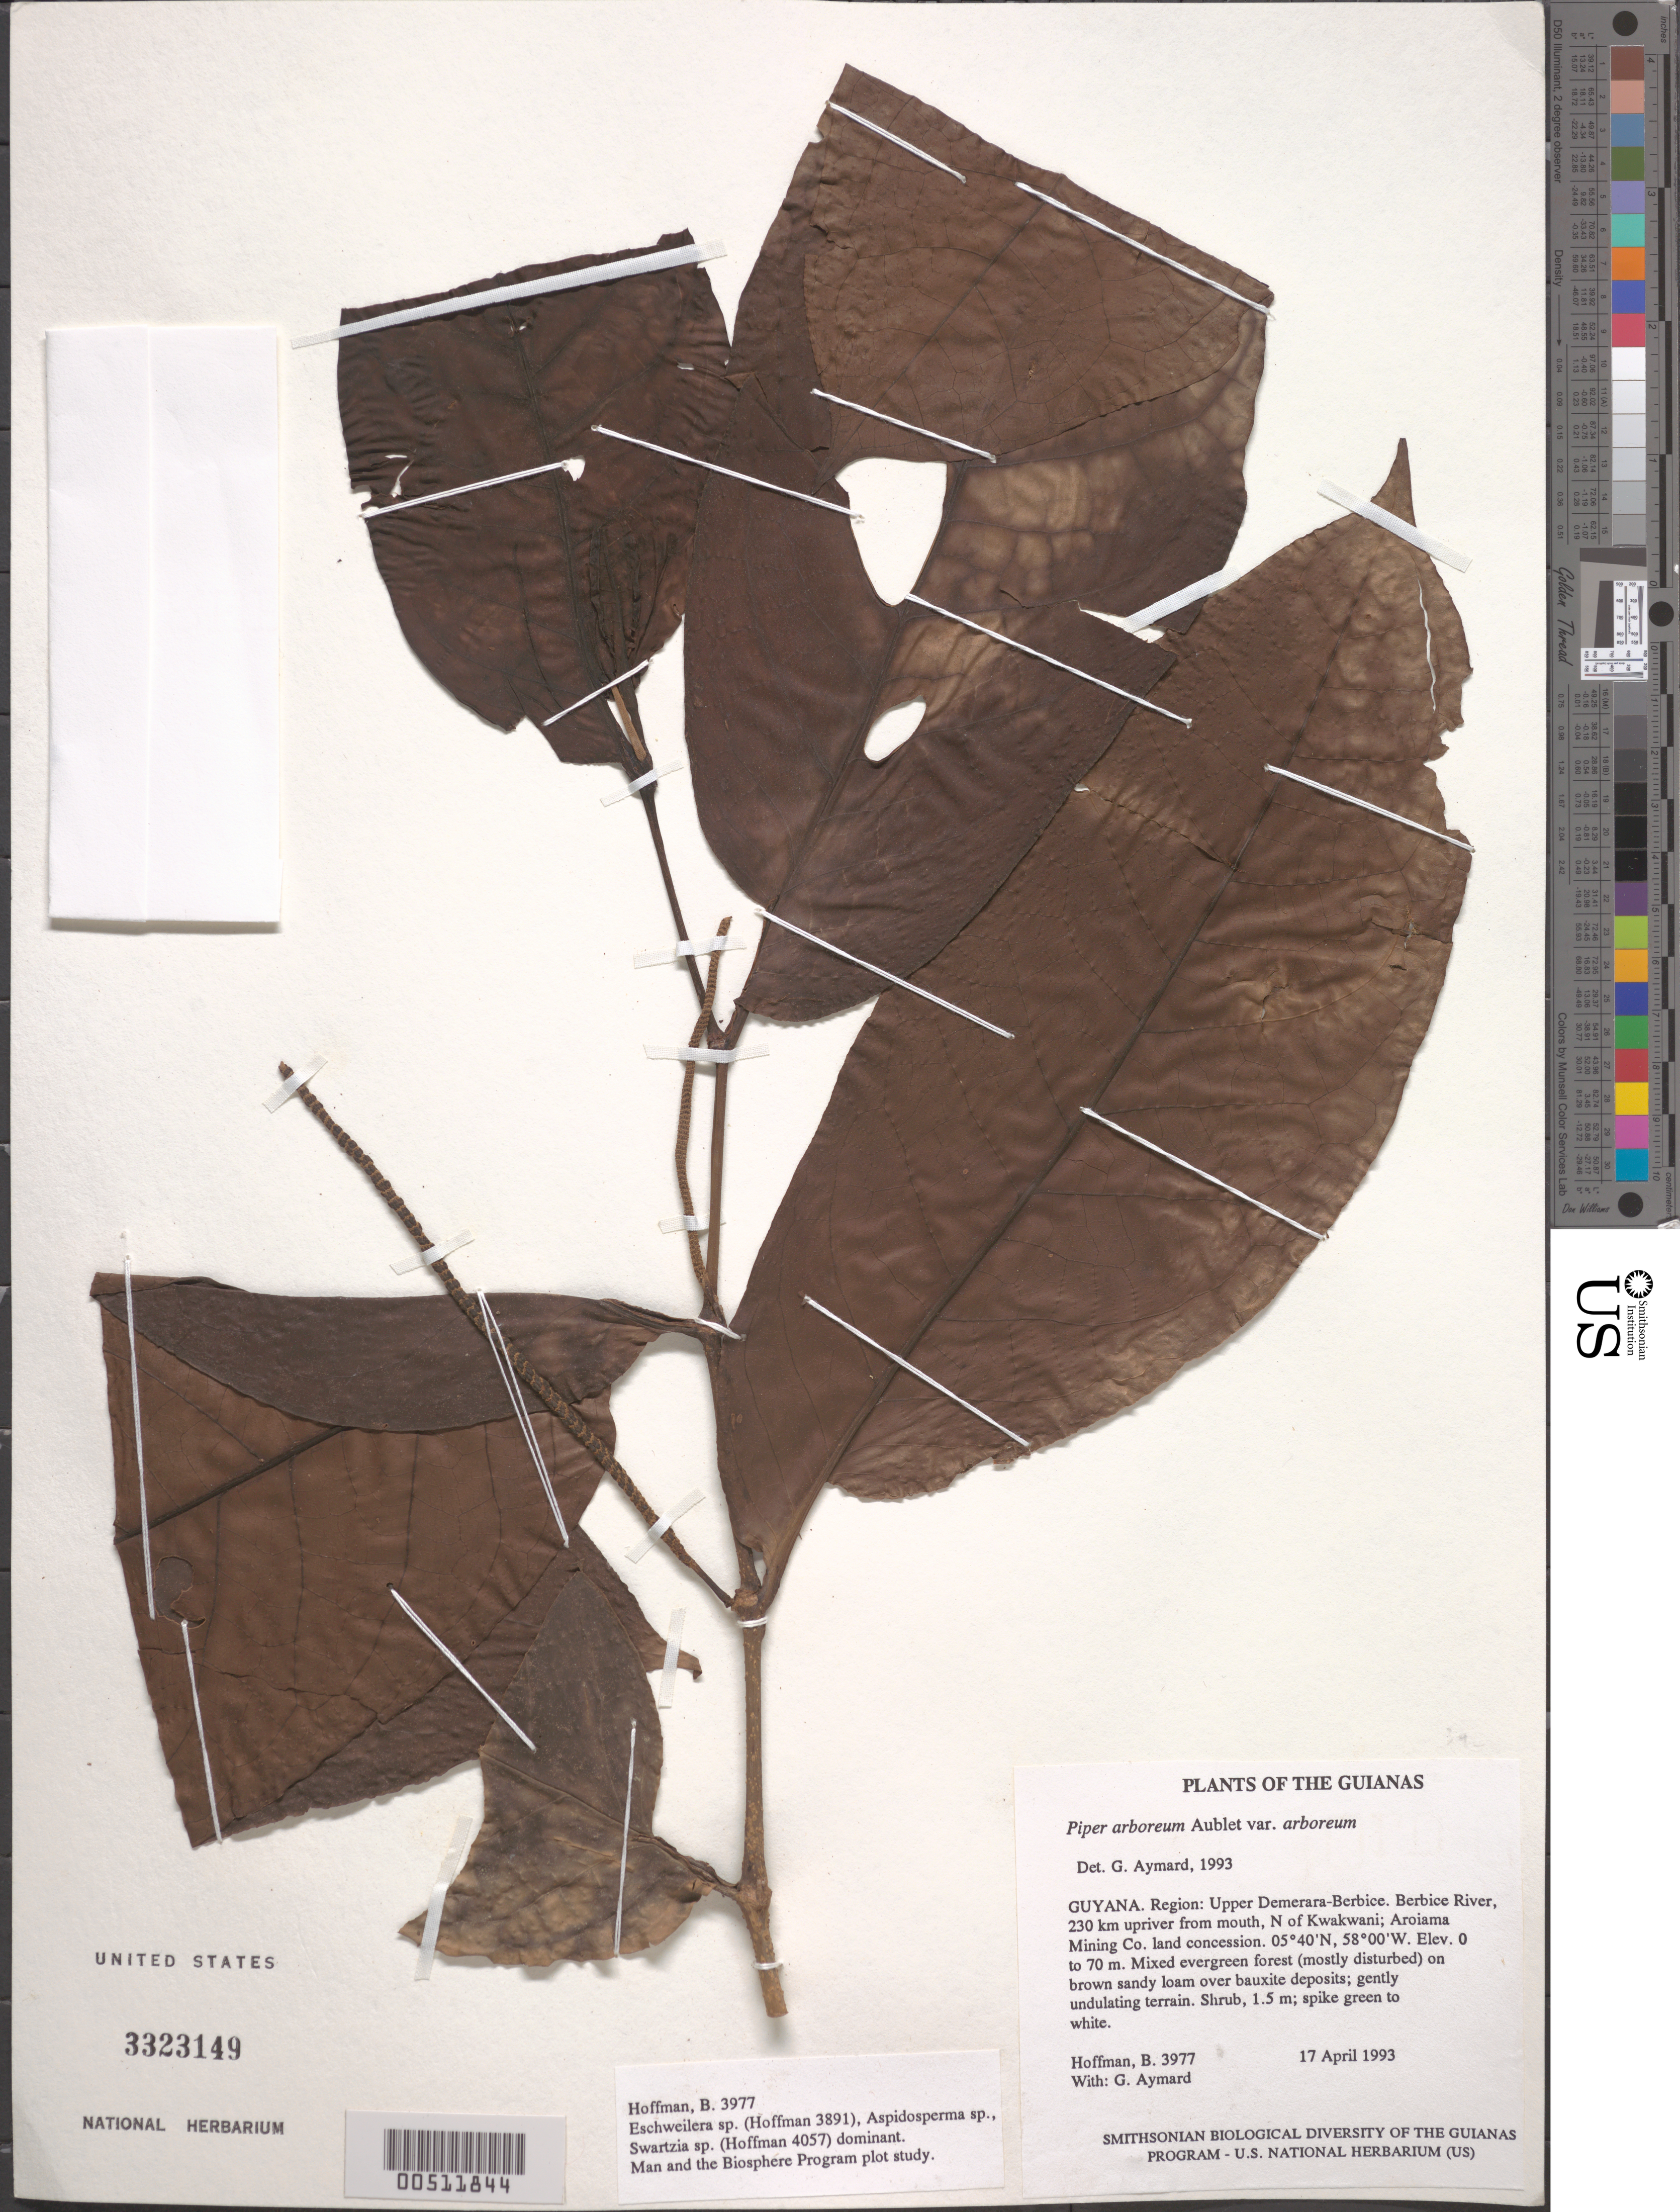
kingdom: Plantae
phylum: Tracheophyta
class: Magnoliopsida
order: Piperales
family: Piperaceae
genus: Piper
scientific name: Piper arboreum var. arboreum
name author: Aubl.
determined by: Aymard C., G. A., (PORT), Univ. Nac. Exp. de los Llanos Ezequiel Zamora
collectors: B. Hoffman & G. A. Aymard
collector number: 3977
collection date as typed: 17 April 1993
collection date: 1993-04-17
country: Guyana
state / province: U. Demerara-Berbice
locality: Berbice River, 230 km upriver from mouth, N of Kwakwani; Aroiama Mining Co. land concession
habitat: Mixed evergreen forest (mostly disturbed) on brown sandy loam over bauxite deposits; gently undulating terrain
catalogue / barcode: US 3323149